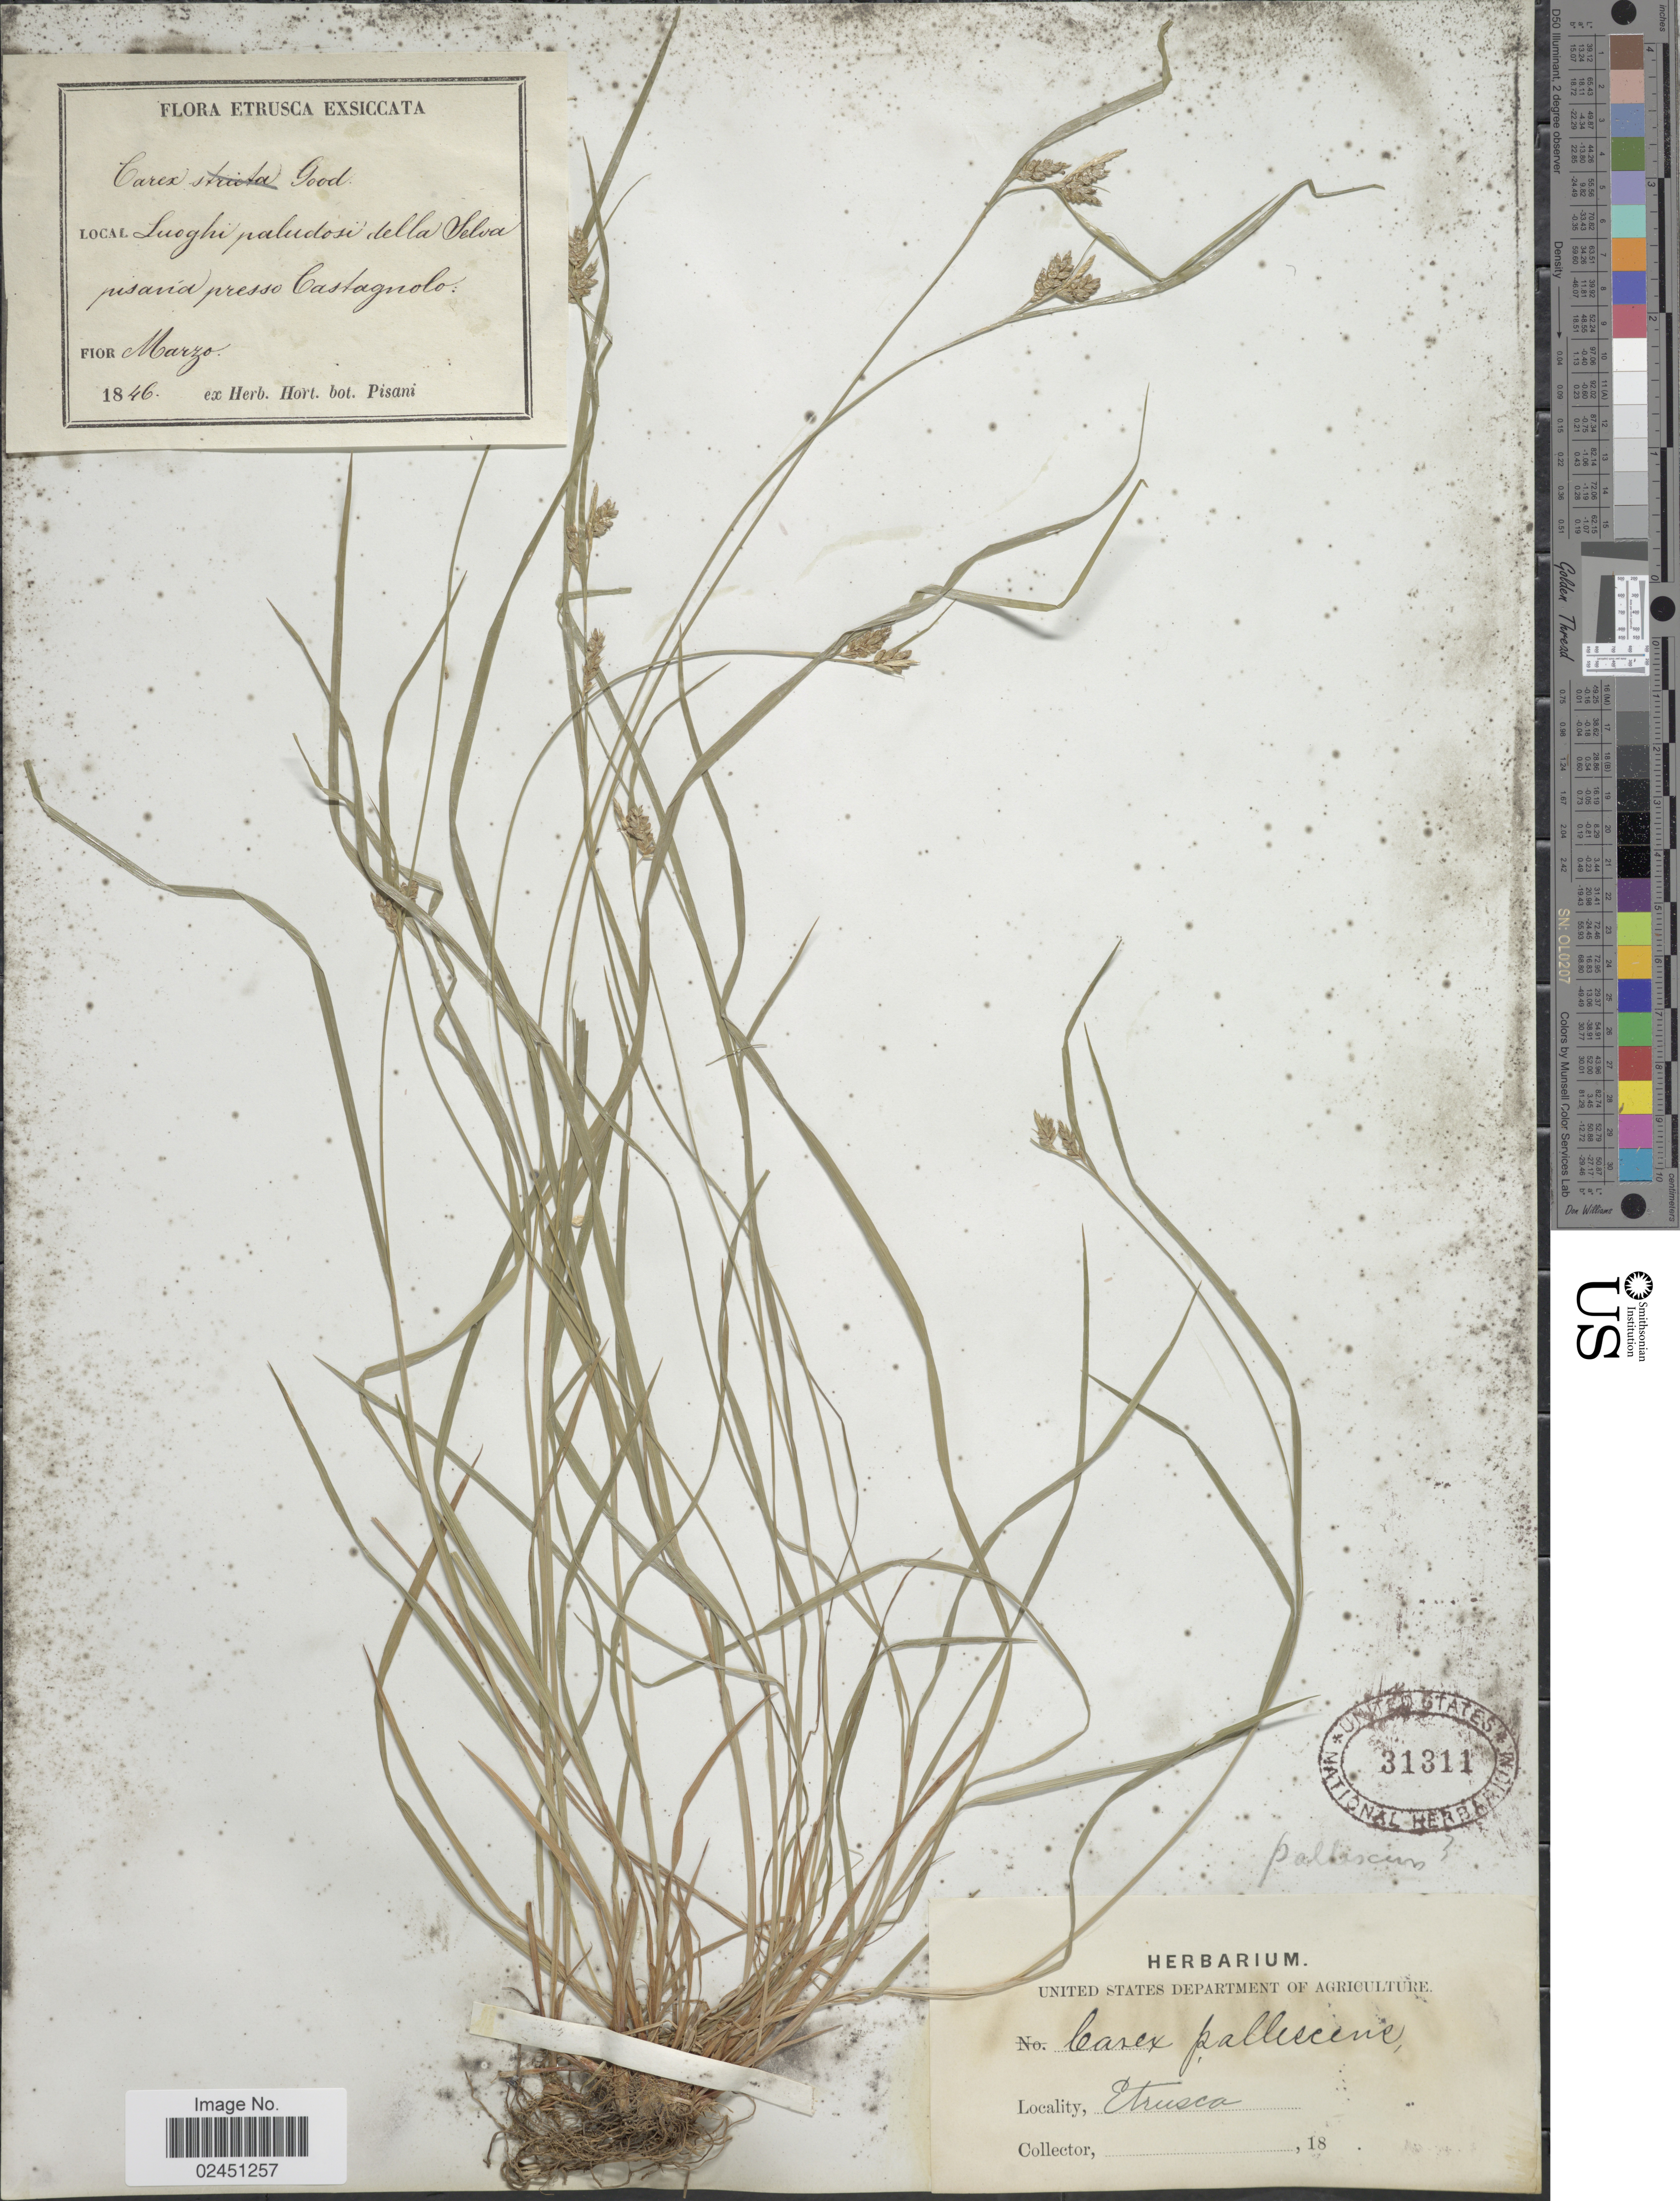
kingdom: Plantae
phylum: Tracheophyta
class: Liliopsida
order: Poales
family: Cyperaceae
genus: Carex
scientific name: Carex pallescens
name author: L.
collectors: ex herb. Hort. Bot. Pisani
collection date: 1846-03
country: Italy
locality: Etrusca, Luoghi paludosi della Selva pisana presso Castagnolo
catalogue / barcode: US 31311